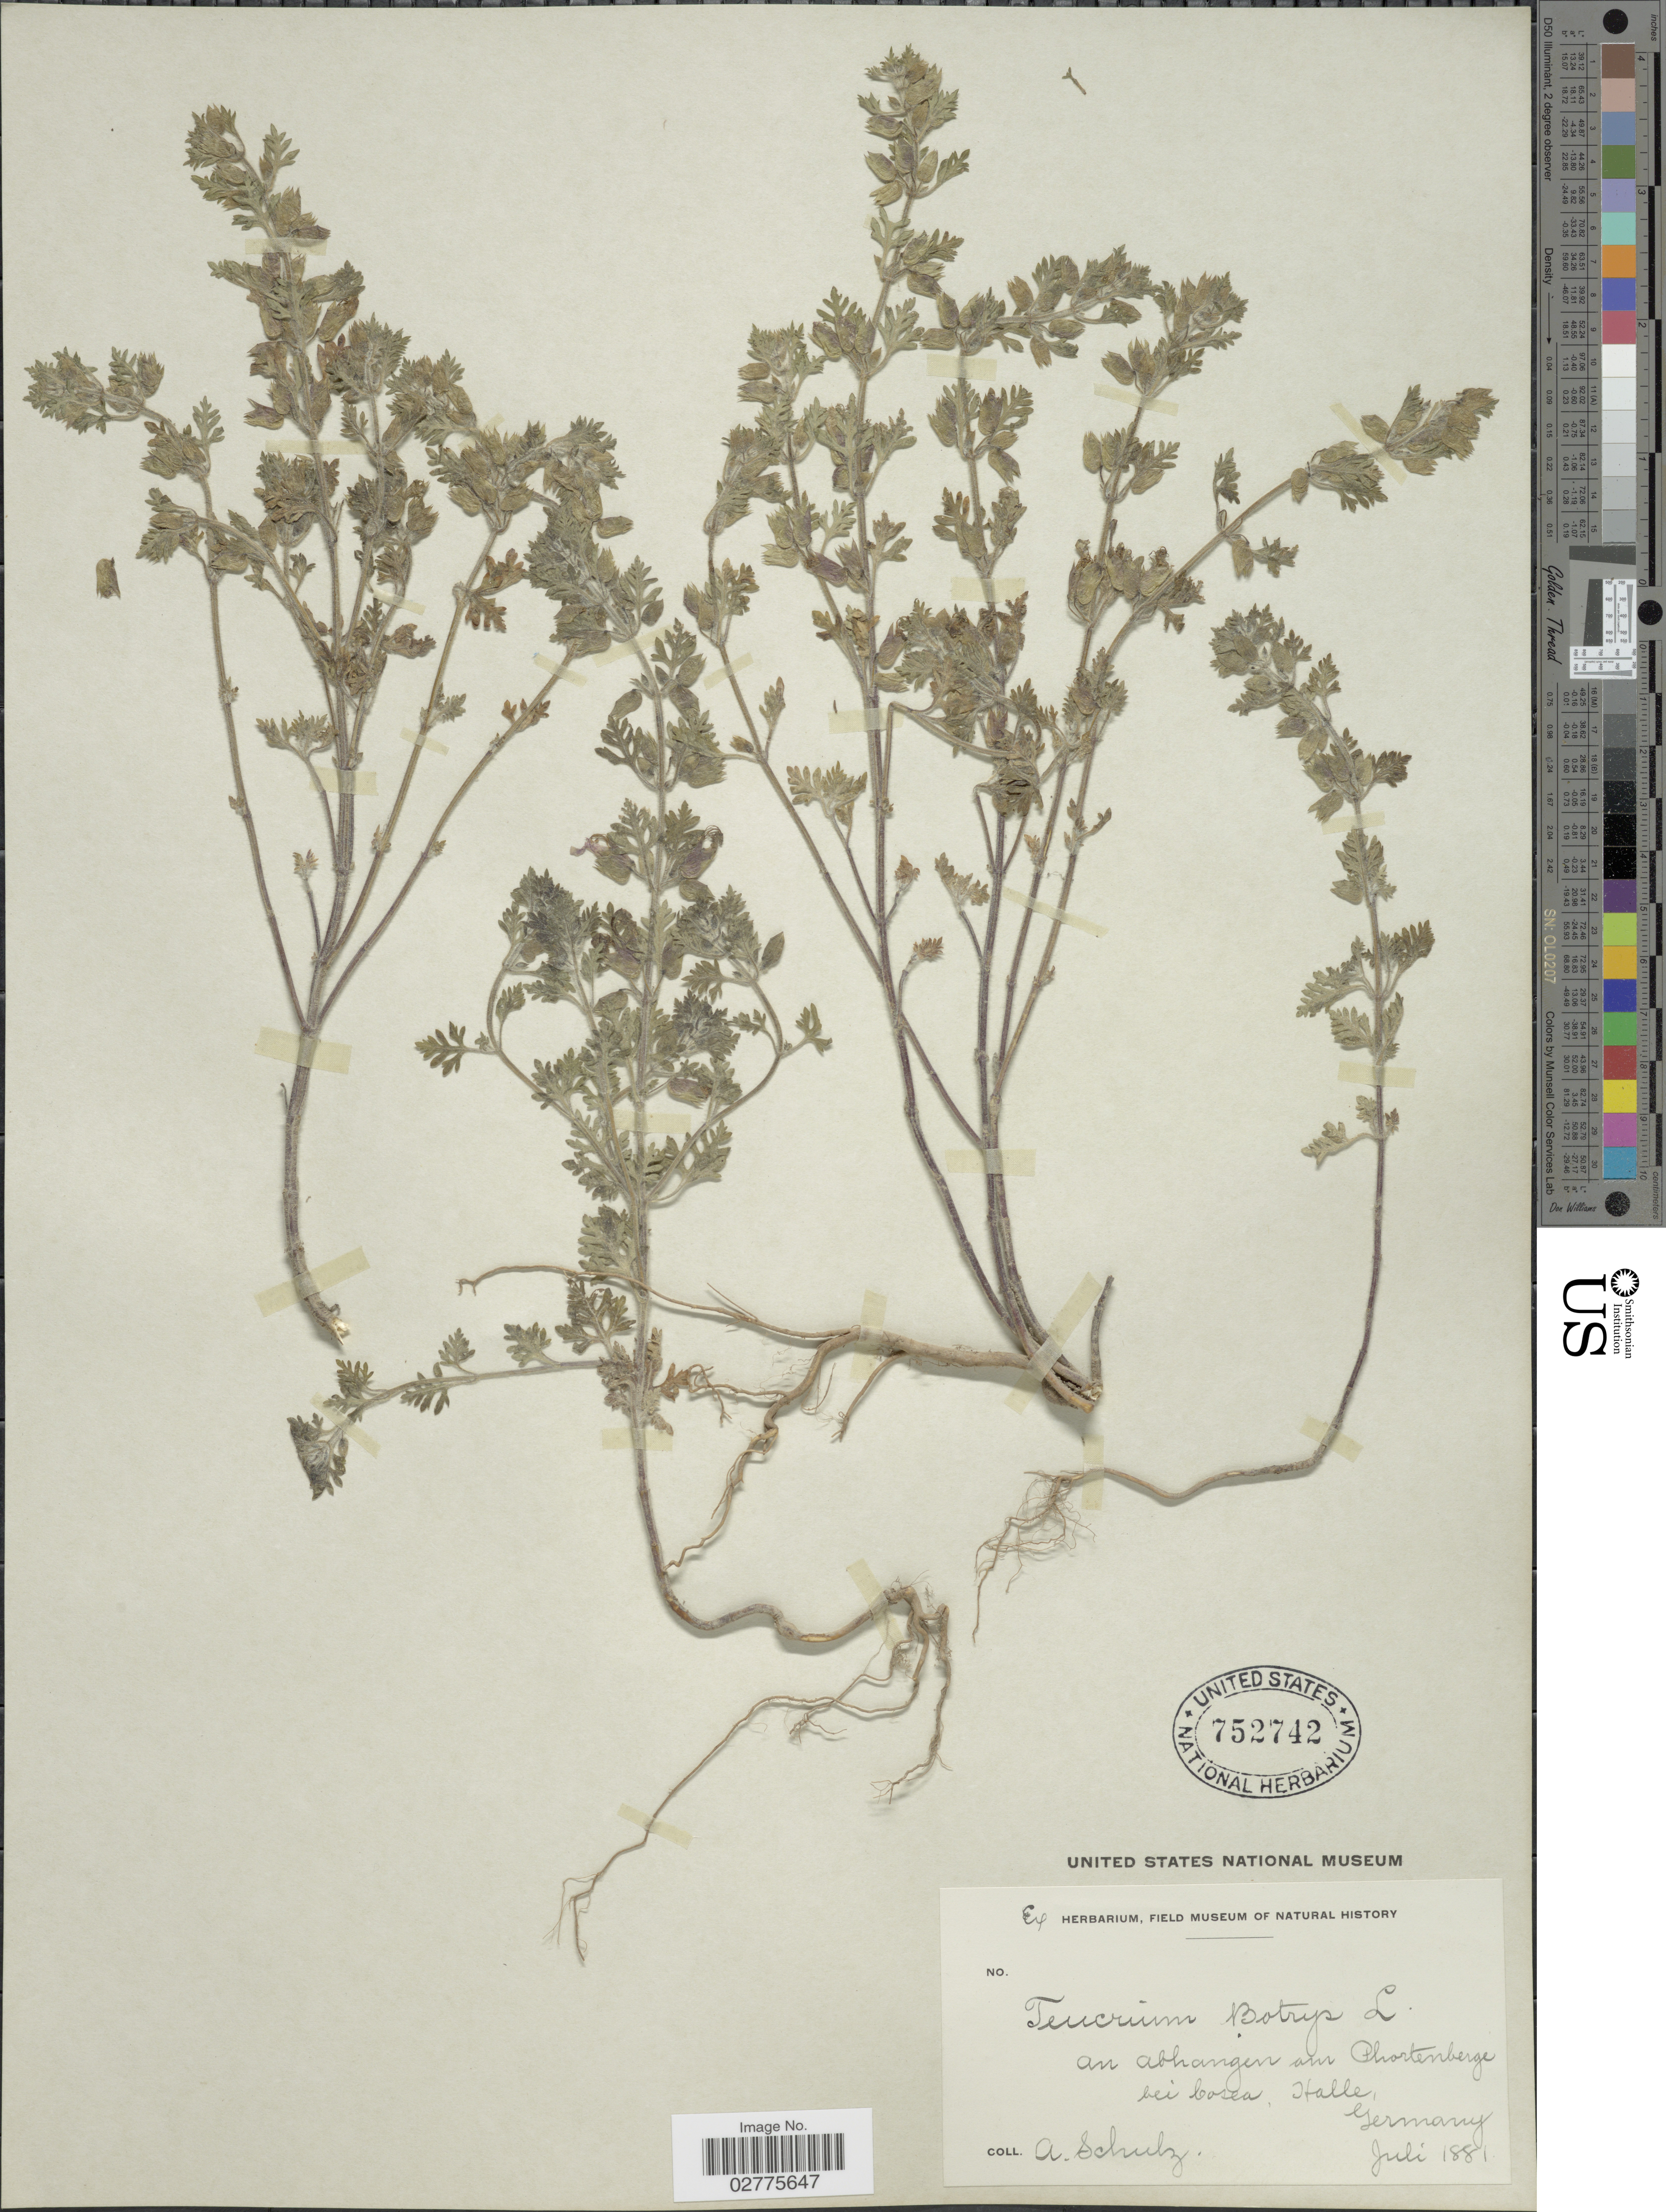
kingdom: Plantae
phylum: Tracheophyta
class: Magnoliopsida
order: Lamiales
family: Lamiaceae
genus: Teucrium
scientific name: Teucrium botrys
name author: L.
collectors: A. Schulz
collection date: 1881-07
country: Germany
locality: An abhangen am Phortenberge bei Cosea, Halle.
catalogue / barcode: US 752742